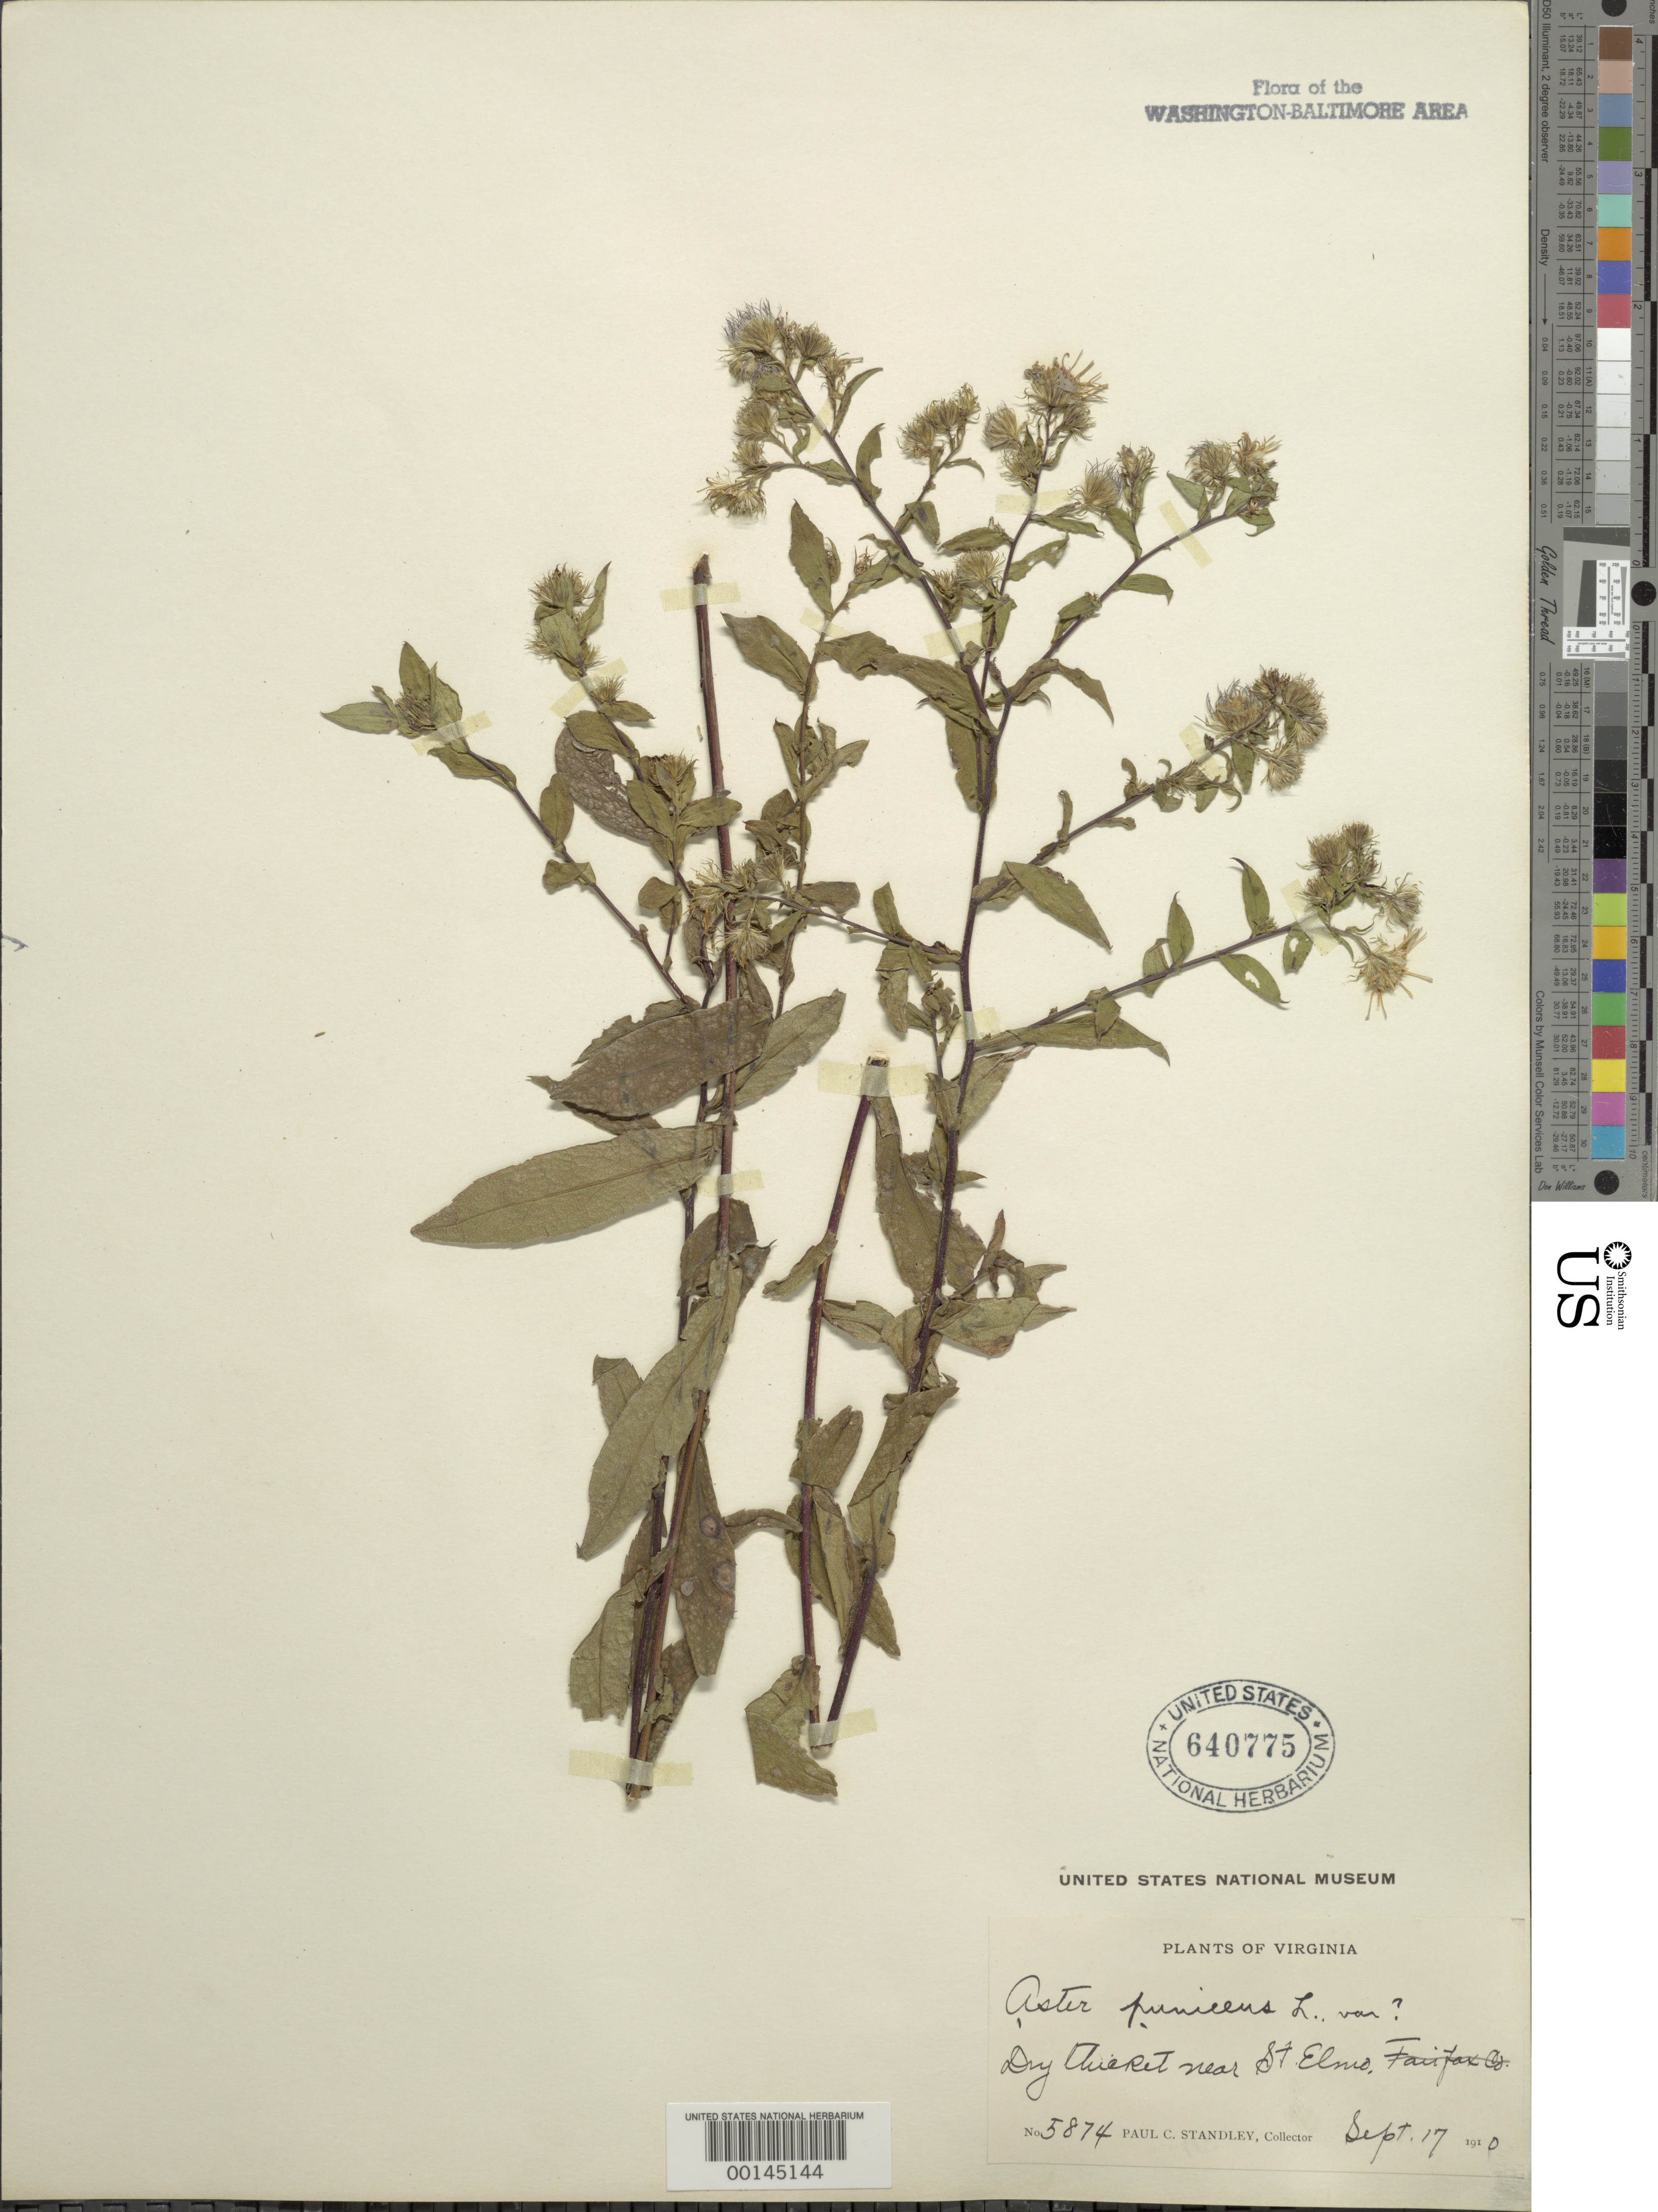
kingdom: Plantae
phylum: Tracheophyta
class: Magnoliopsida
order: Asterales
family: Asteraceae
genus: Symphyotrichum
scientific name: Symphyotrichum puniceum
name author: (L.) Á. Löve & D. Löve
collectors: P. C. Standley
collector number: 5874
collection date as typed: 17 Sep 1910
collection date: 1910-09-17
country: United States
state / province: Virginia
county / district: Fairfax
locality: Near St Elmo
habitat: Dry thicket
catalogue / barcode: US 640775